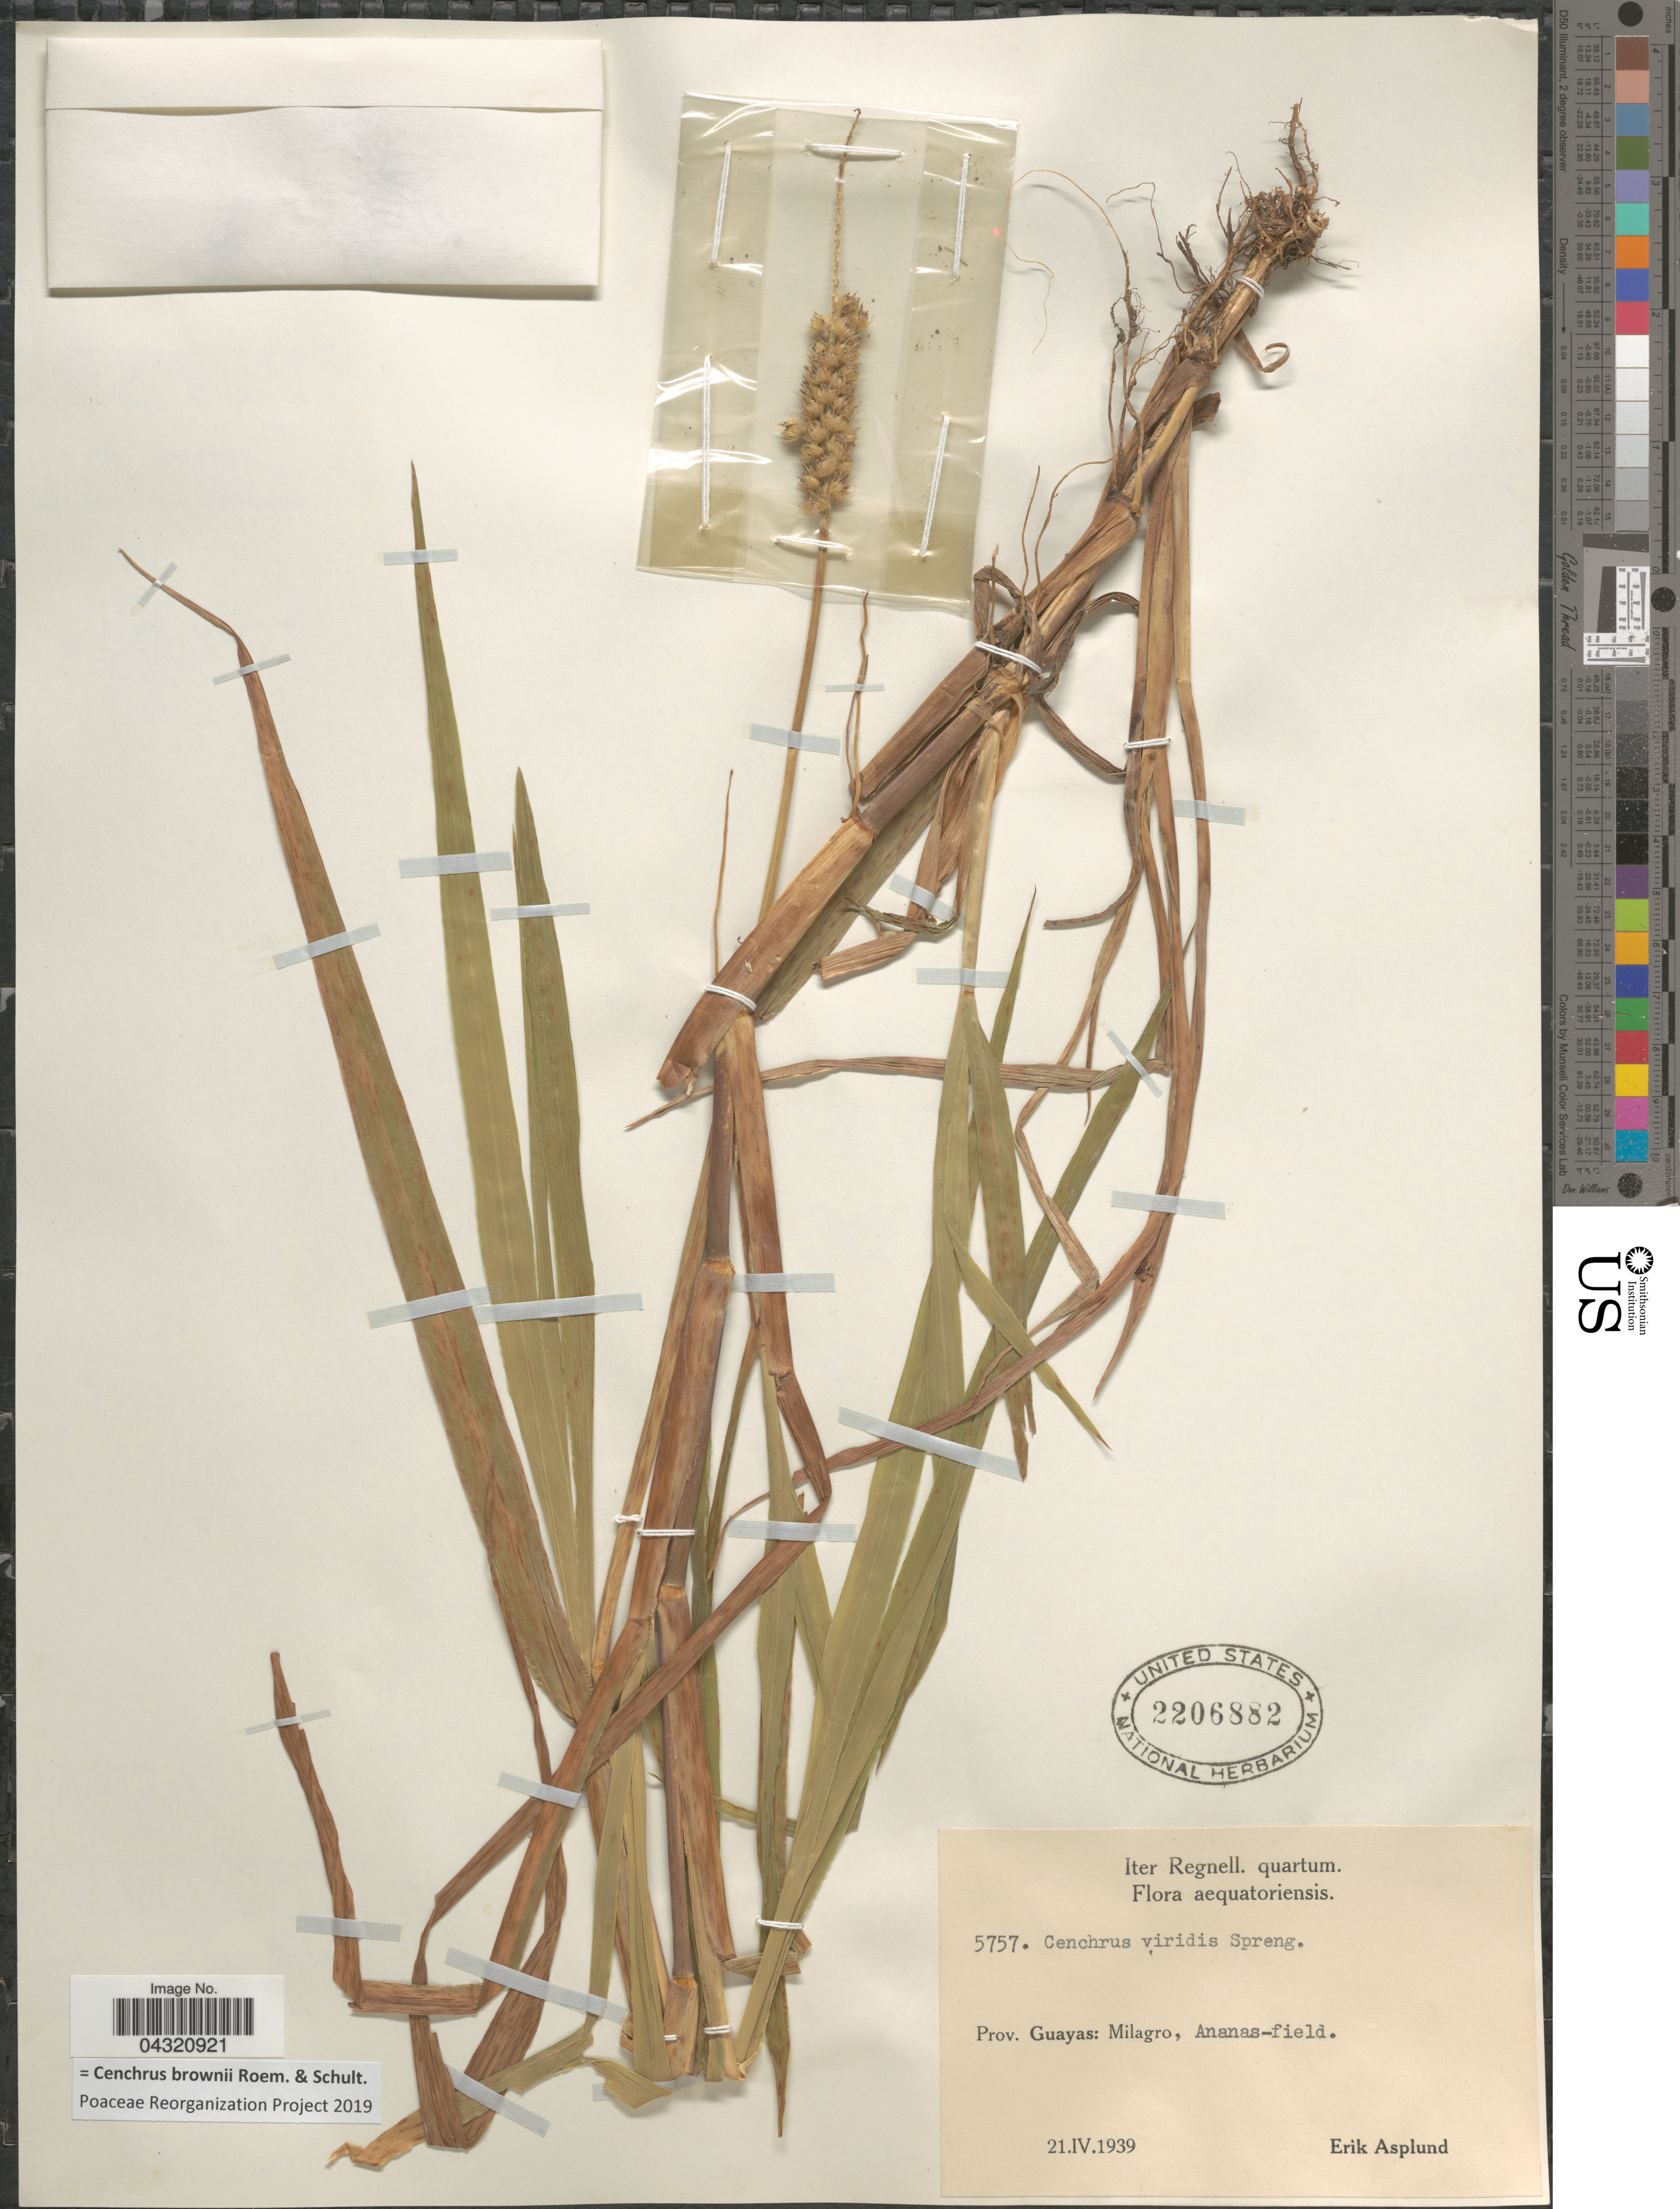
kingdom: Plantae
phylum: Tracheophyta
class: Liliopsida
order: Poales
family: Poaceae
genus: Cenchrus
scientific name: Cenchrus brownii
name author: Roem. & Schult.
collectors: E. Asplund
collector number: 5757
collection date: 1939-04-21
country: Ecuador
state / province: Guayas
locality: Iter Regnell. quartum. Milagro, Ananas-field.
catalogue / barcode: US 2206882